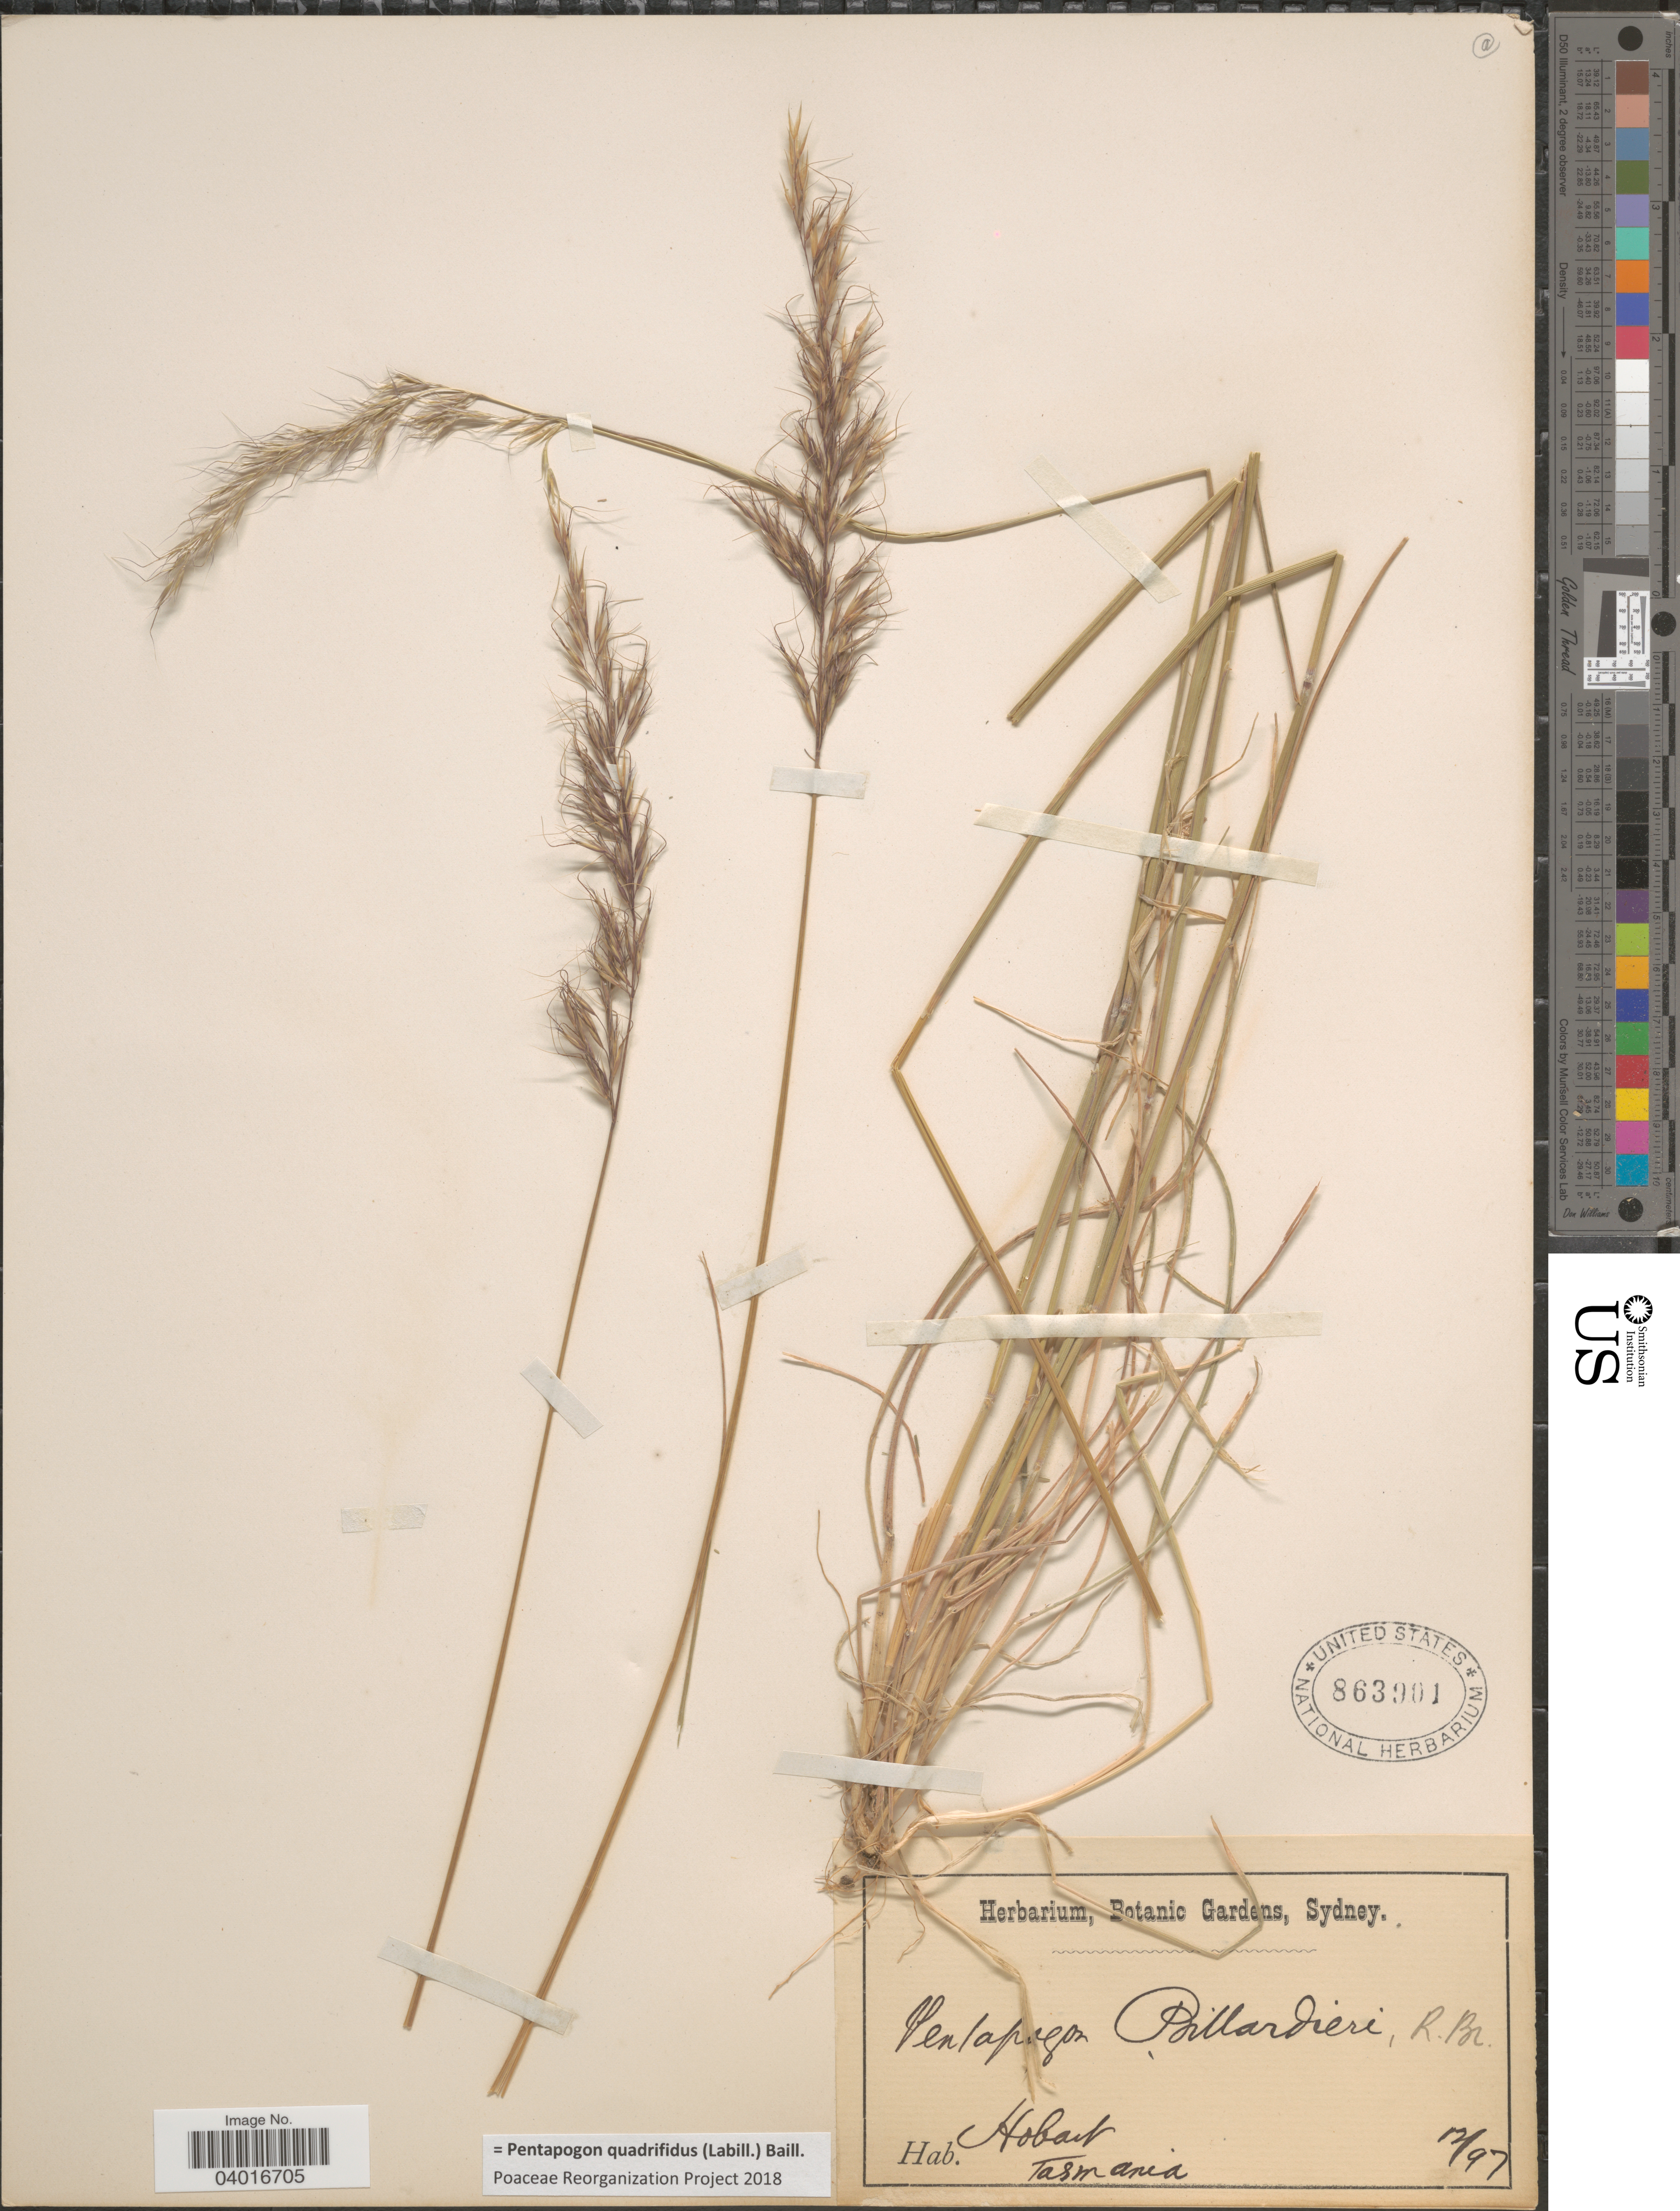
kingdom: Plantae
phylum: Tracheophyta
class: Liliopsida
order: Poales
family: Poaceae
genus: Pentapogon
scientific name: Pentapogon quadrifidus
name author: (Labill.) Baill.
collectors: ex herb. Botanic Gardens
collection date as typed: Transcribed d/m/y: /12/97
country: Australia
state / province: Tasmania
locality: Hobart.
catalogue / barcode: US 863901